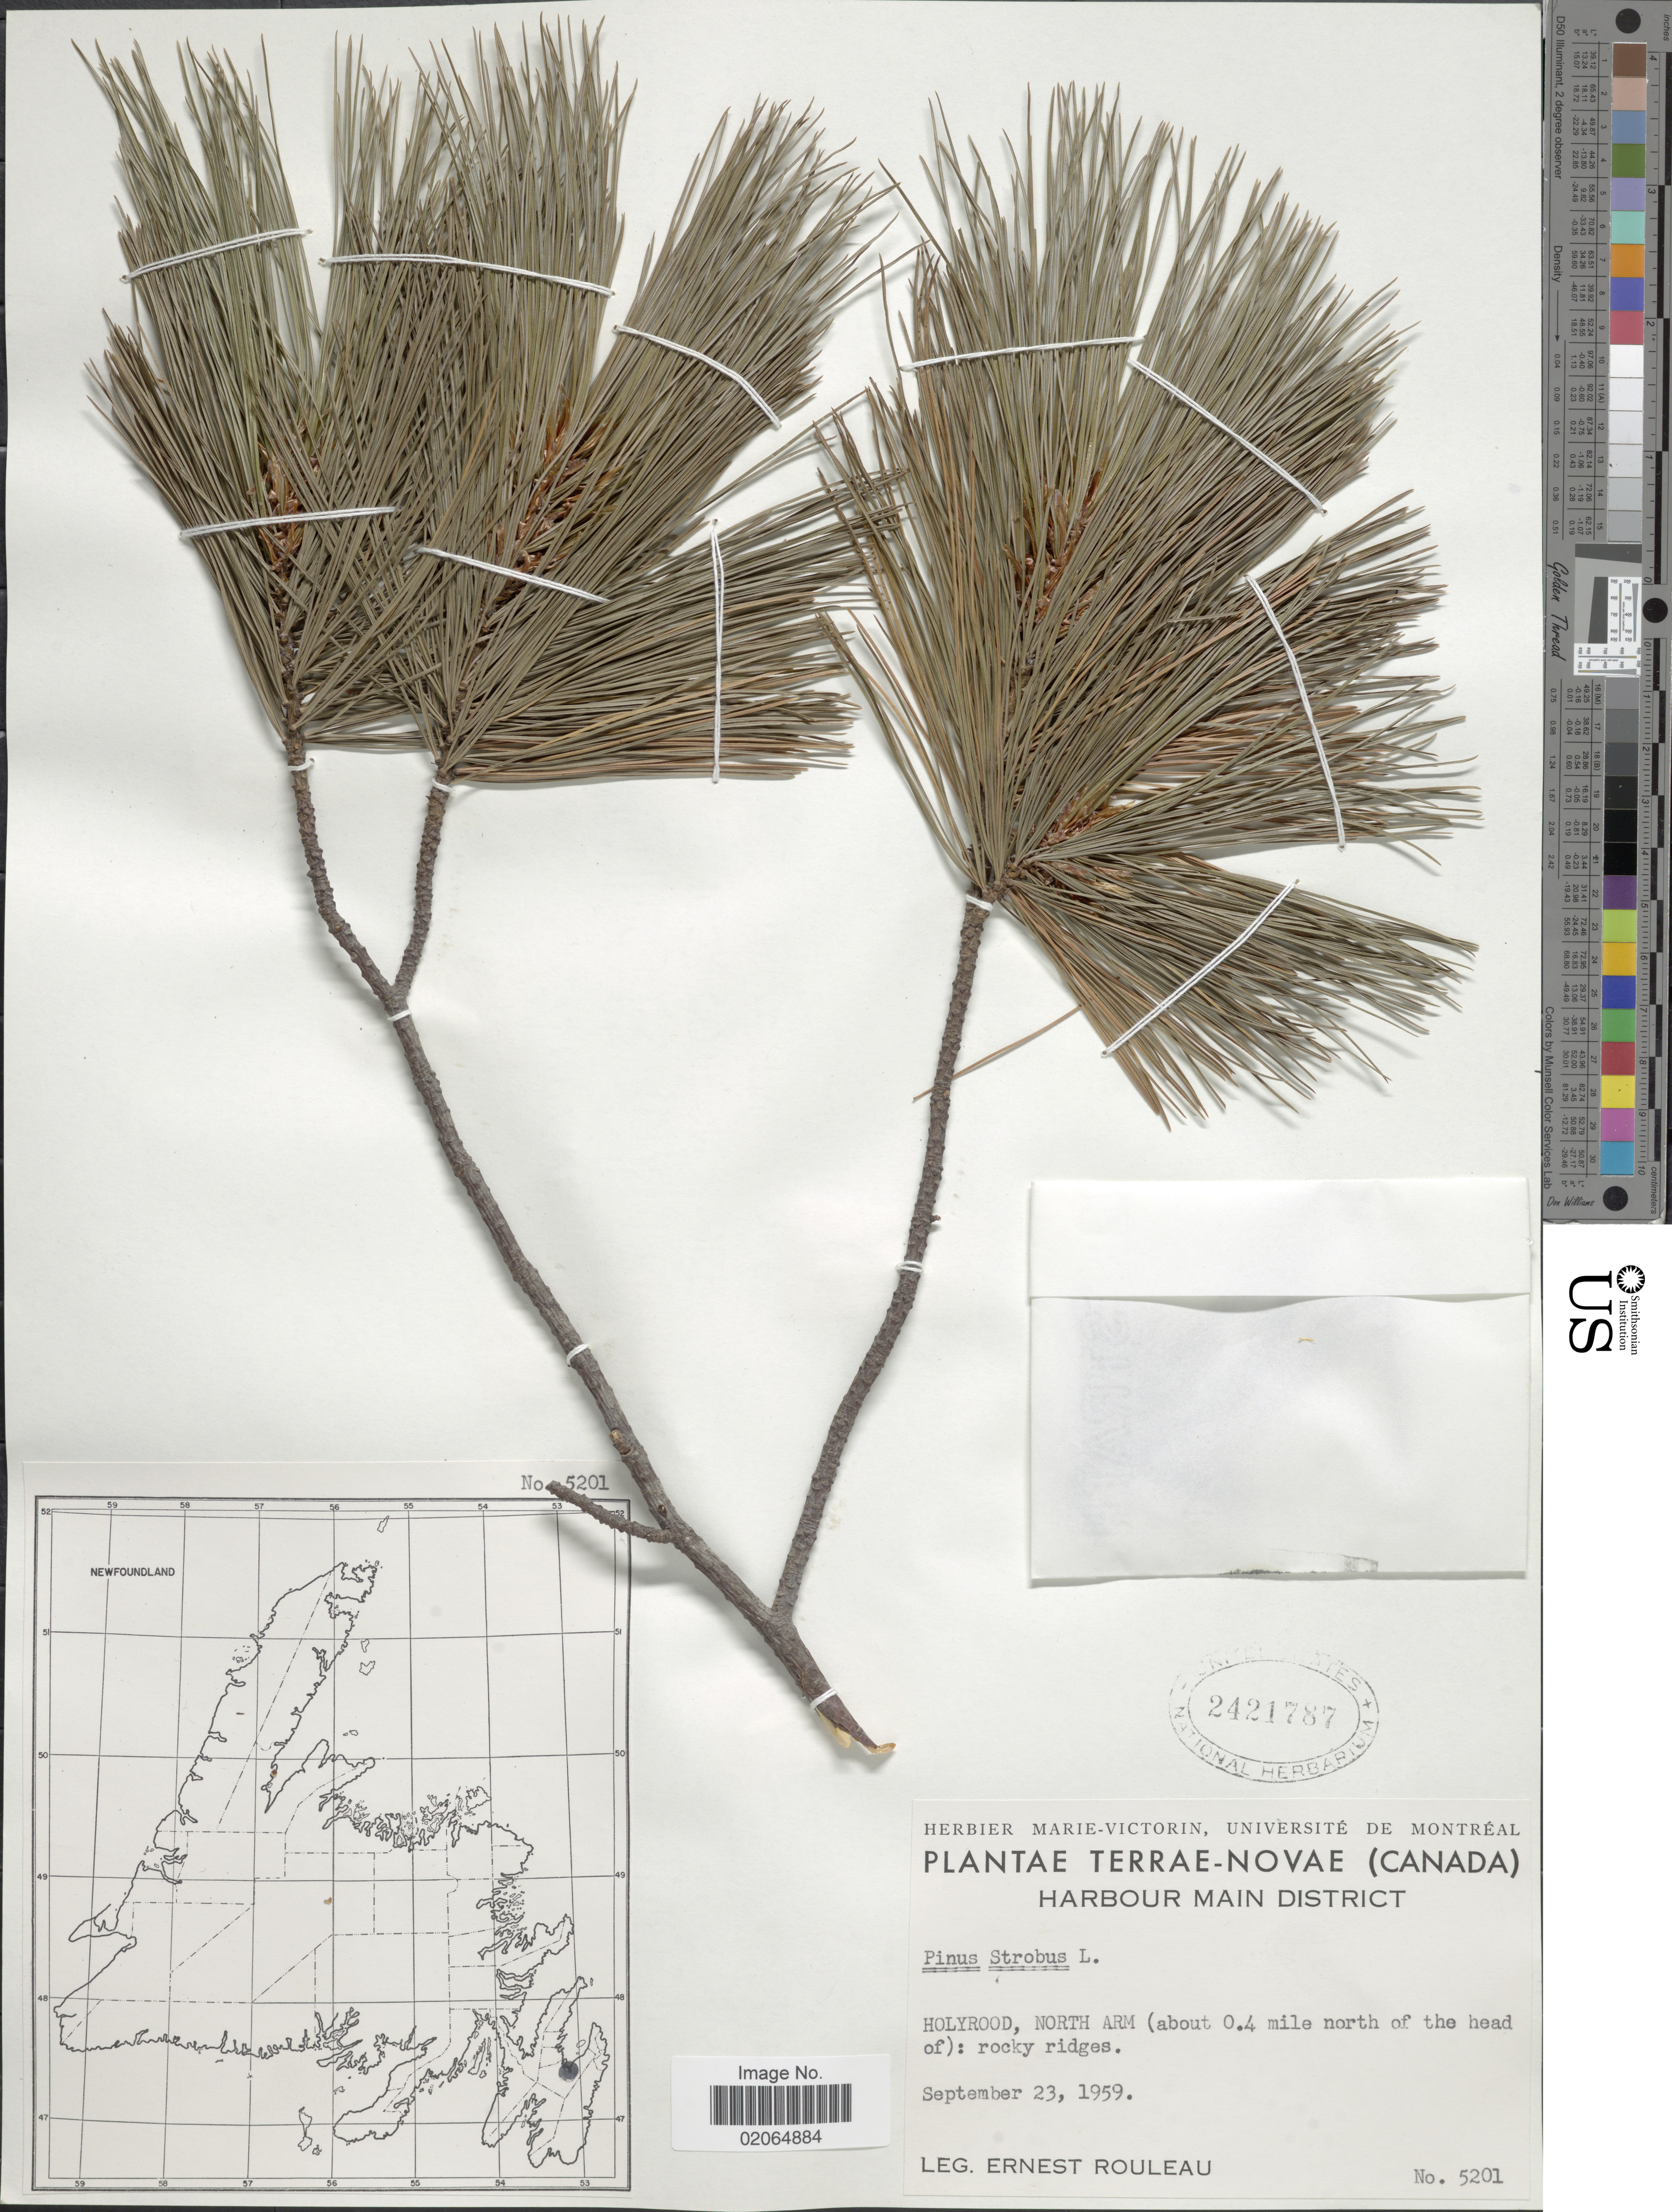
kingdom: Plantae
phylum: Tracheophyta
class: Pinopsida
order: Pinales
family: Pinaceae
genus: Pinus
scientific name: Pinus strobus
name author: L.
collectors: E. Rouleau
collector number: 5201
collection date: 1959-09-23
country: Canada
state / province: Newfoundland and Labrador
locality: Terrae-Novae, Harbour Main District, Holyrood, North Arm (about 0.4 mile north of the head of)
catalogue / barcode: US 2421787